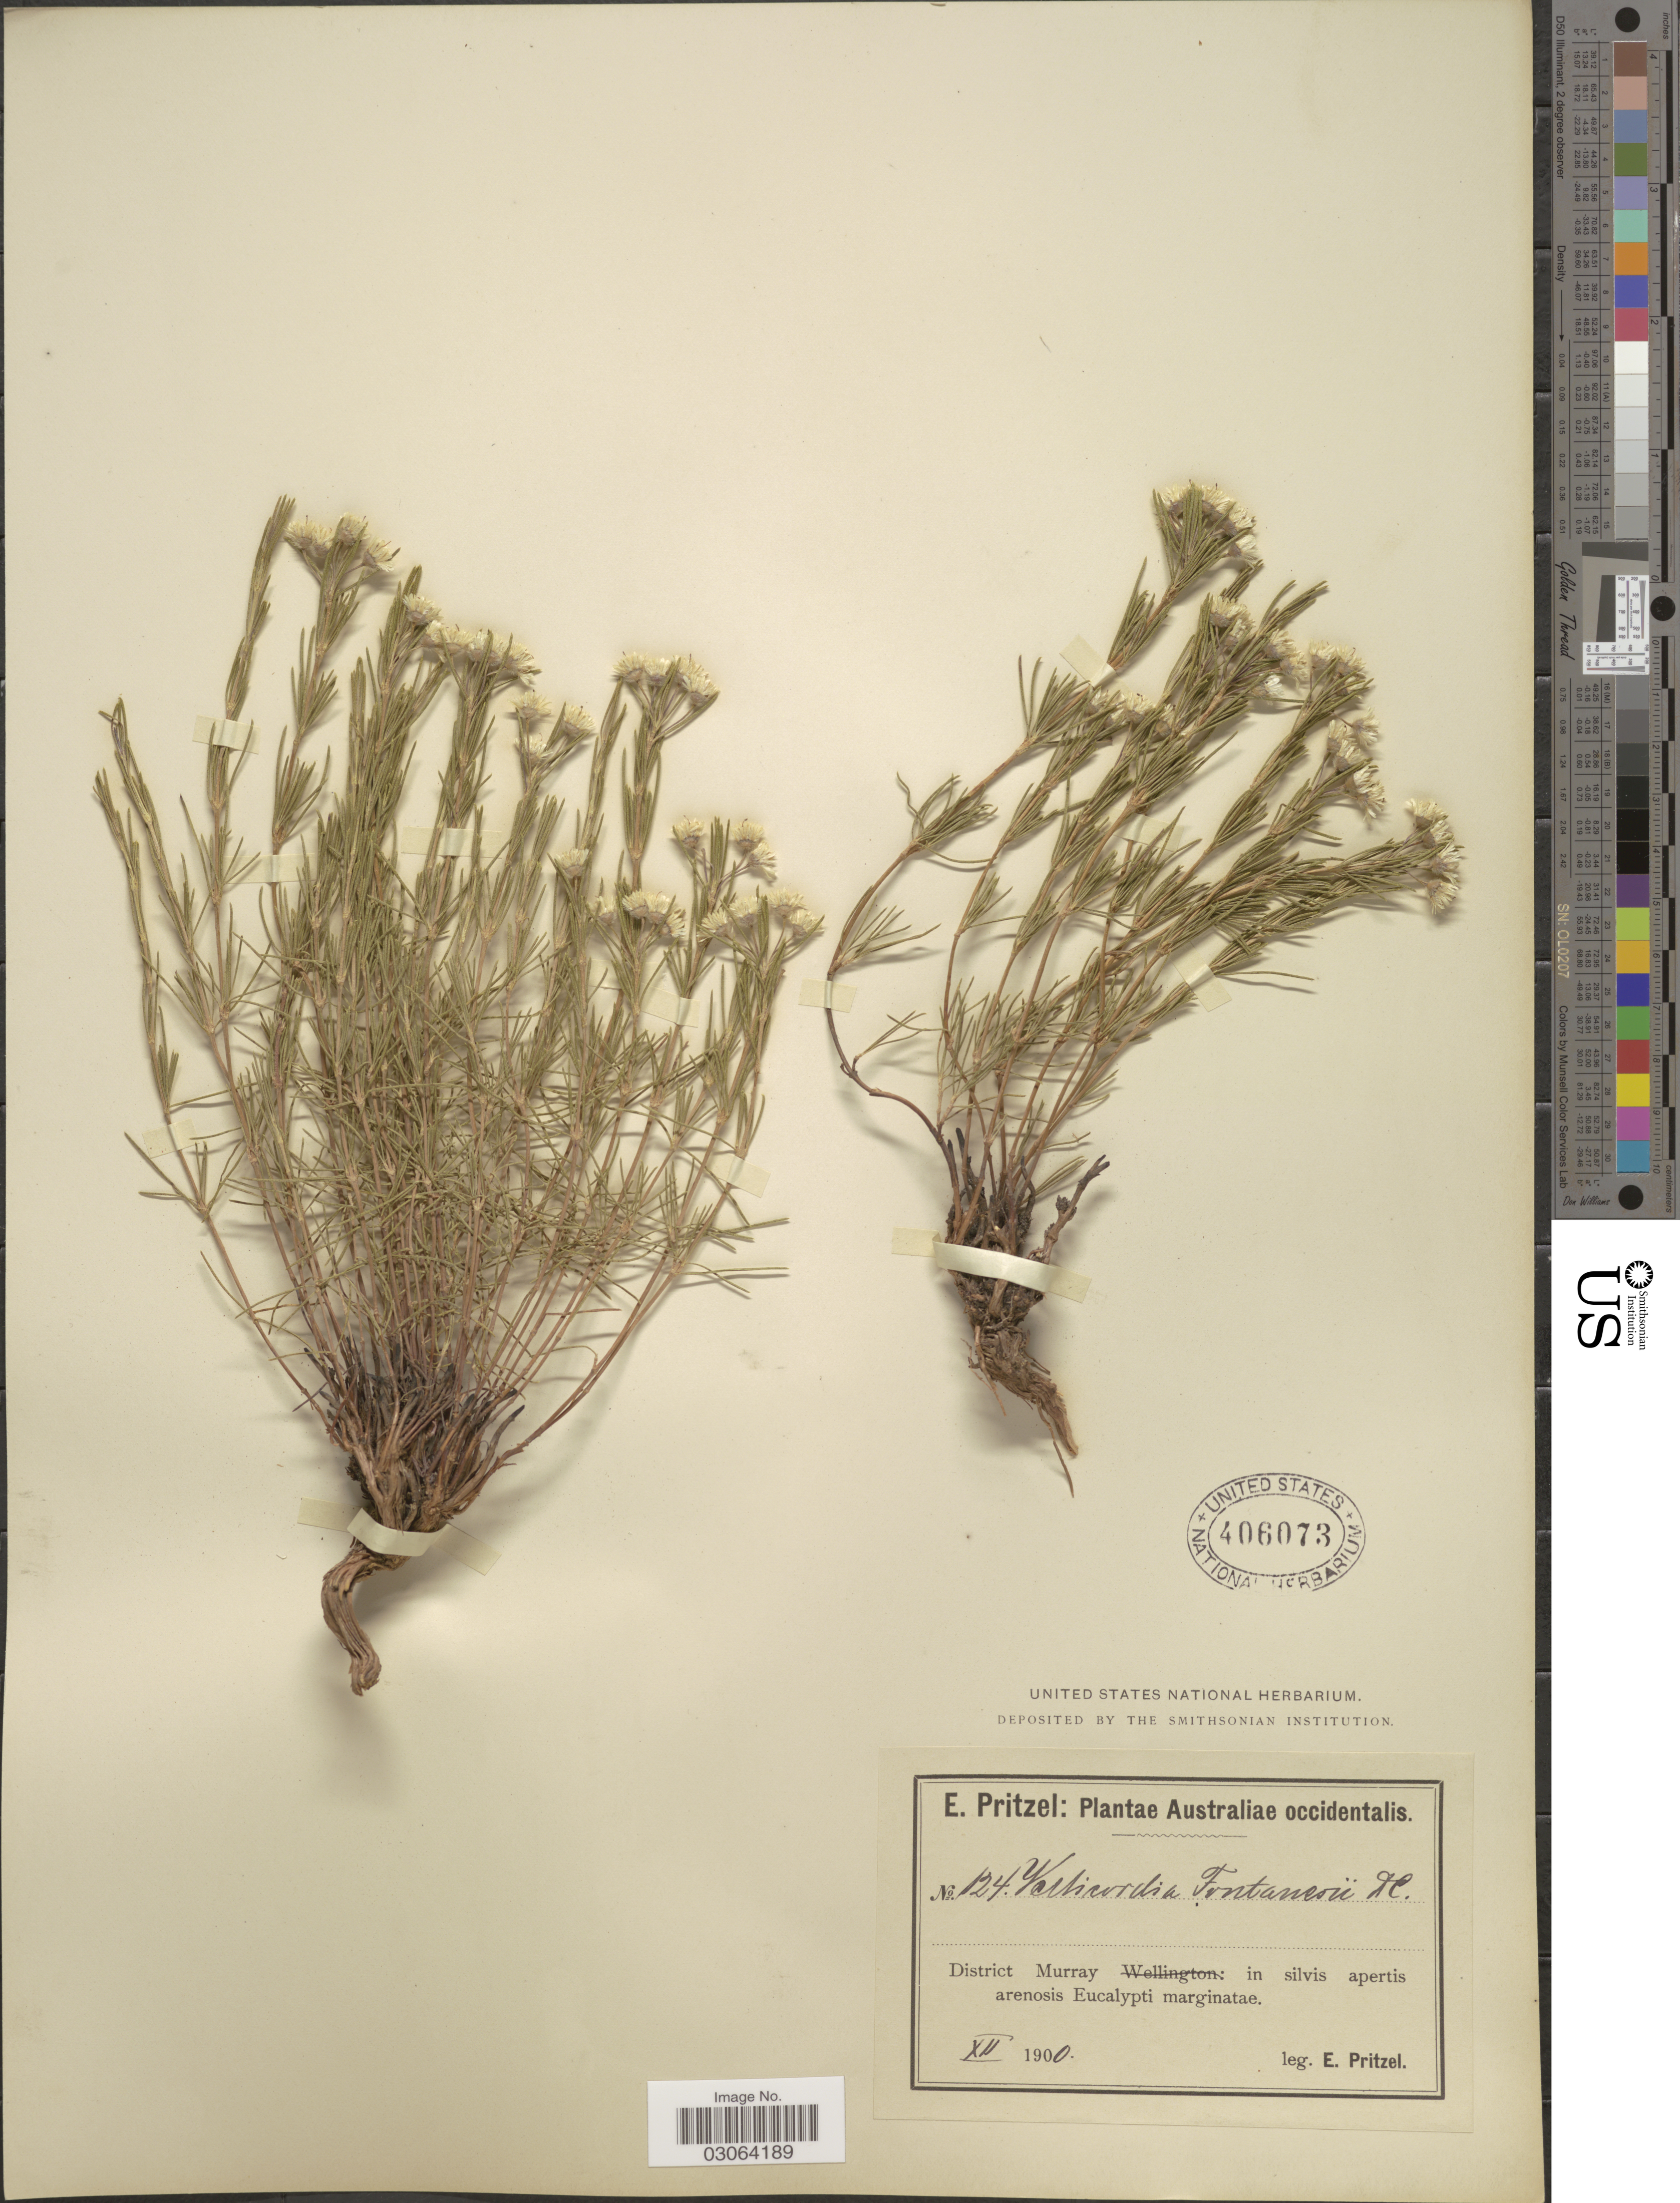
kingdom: Plantae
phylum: Tracheophyta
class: Magnoliopsida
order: Myrtales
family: Myrtaceae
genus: Verticordia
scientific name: Verticordia fontanesii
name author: DC.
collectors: E. G. Pritzel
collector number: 124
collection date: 1900-12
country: Australia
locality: Australiae occidentalis, District Murray: in silvis apertis arenosis Eucalypti marginatae.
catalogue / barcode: US 406073